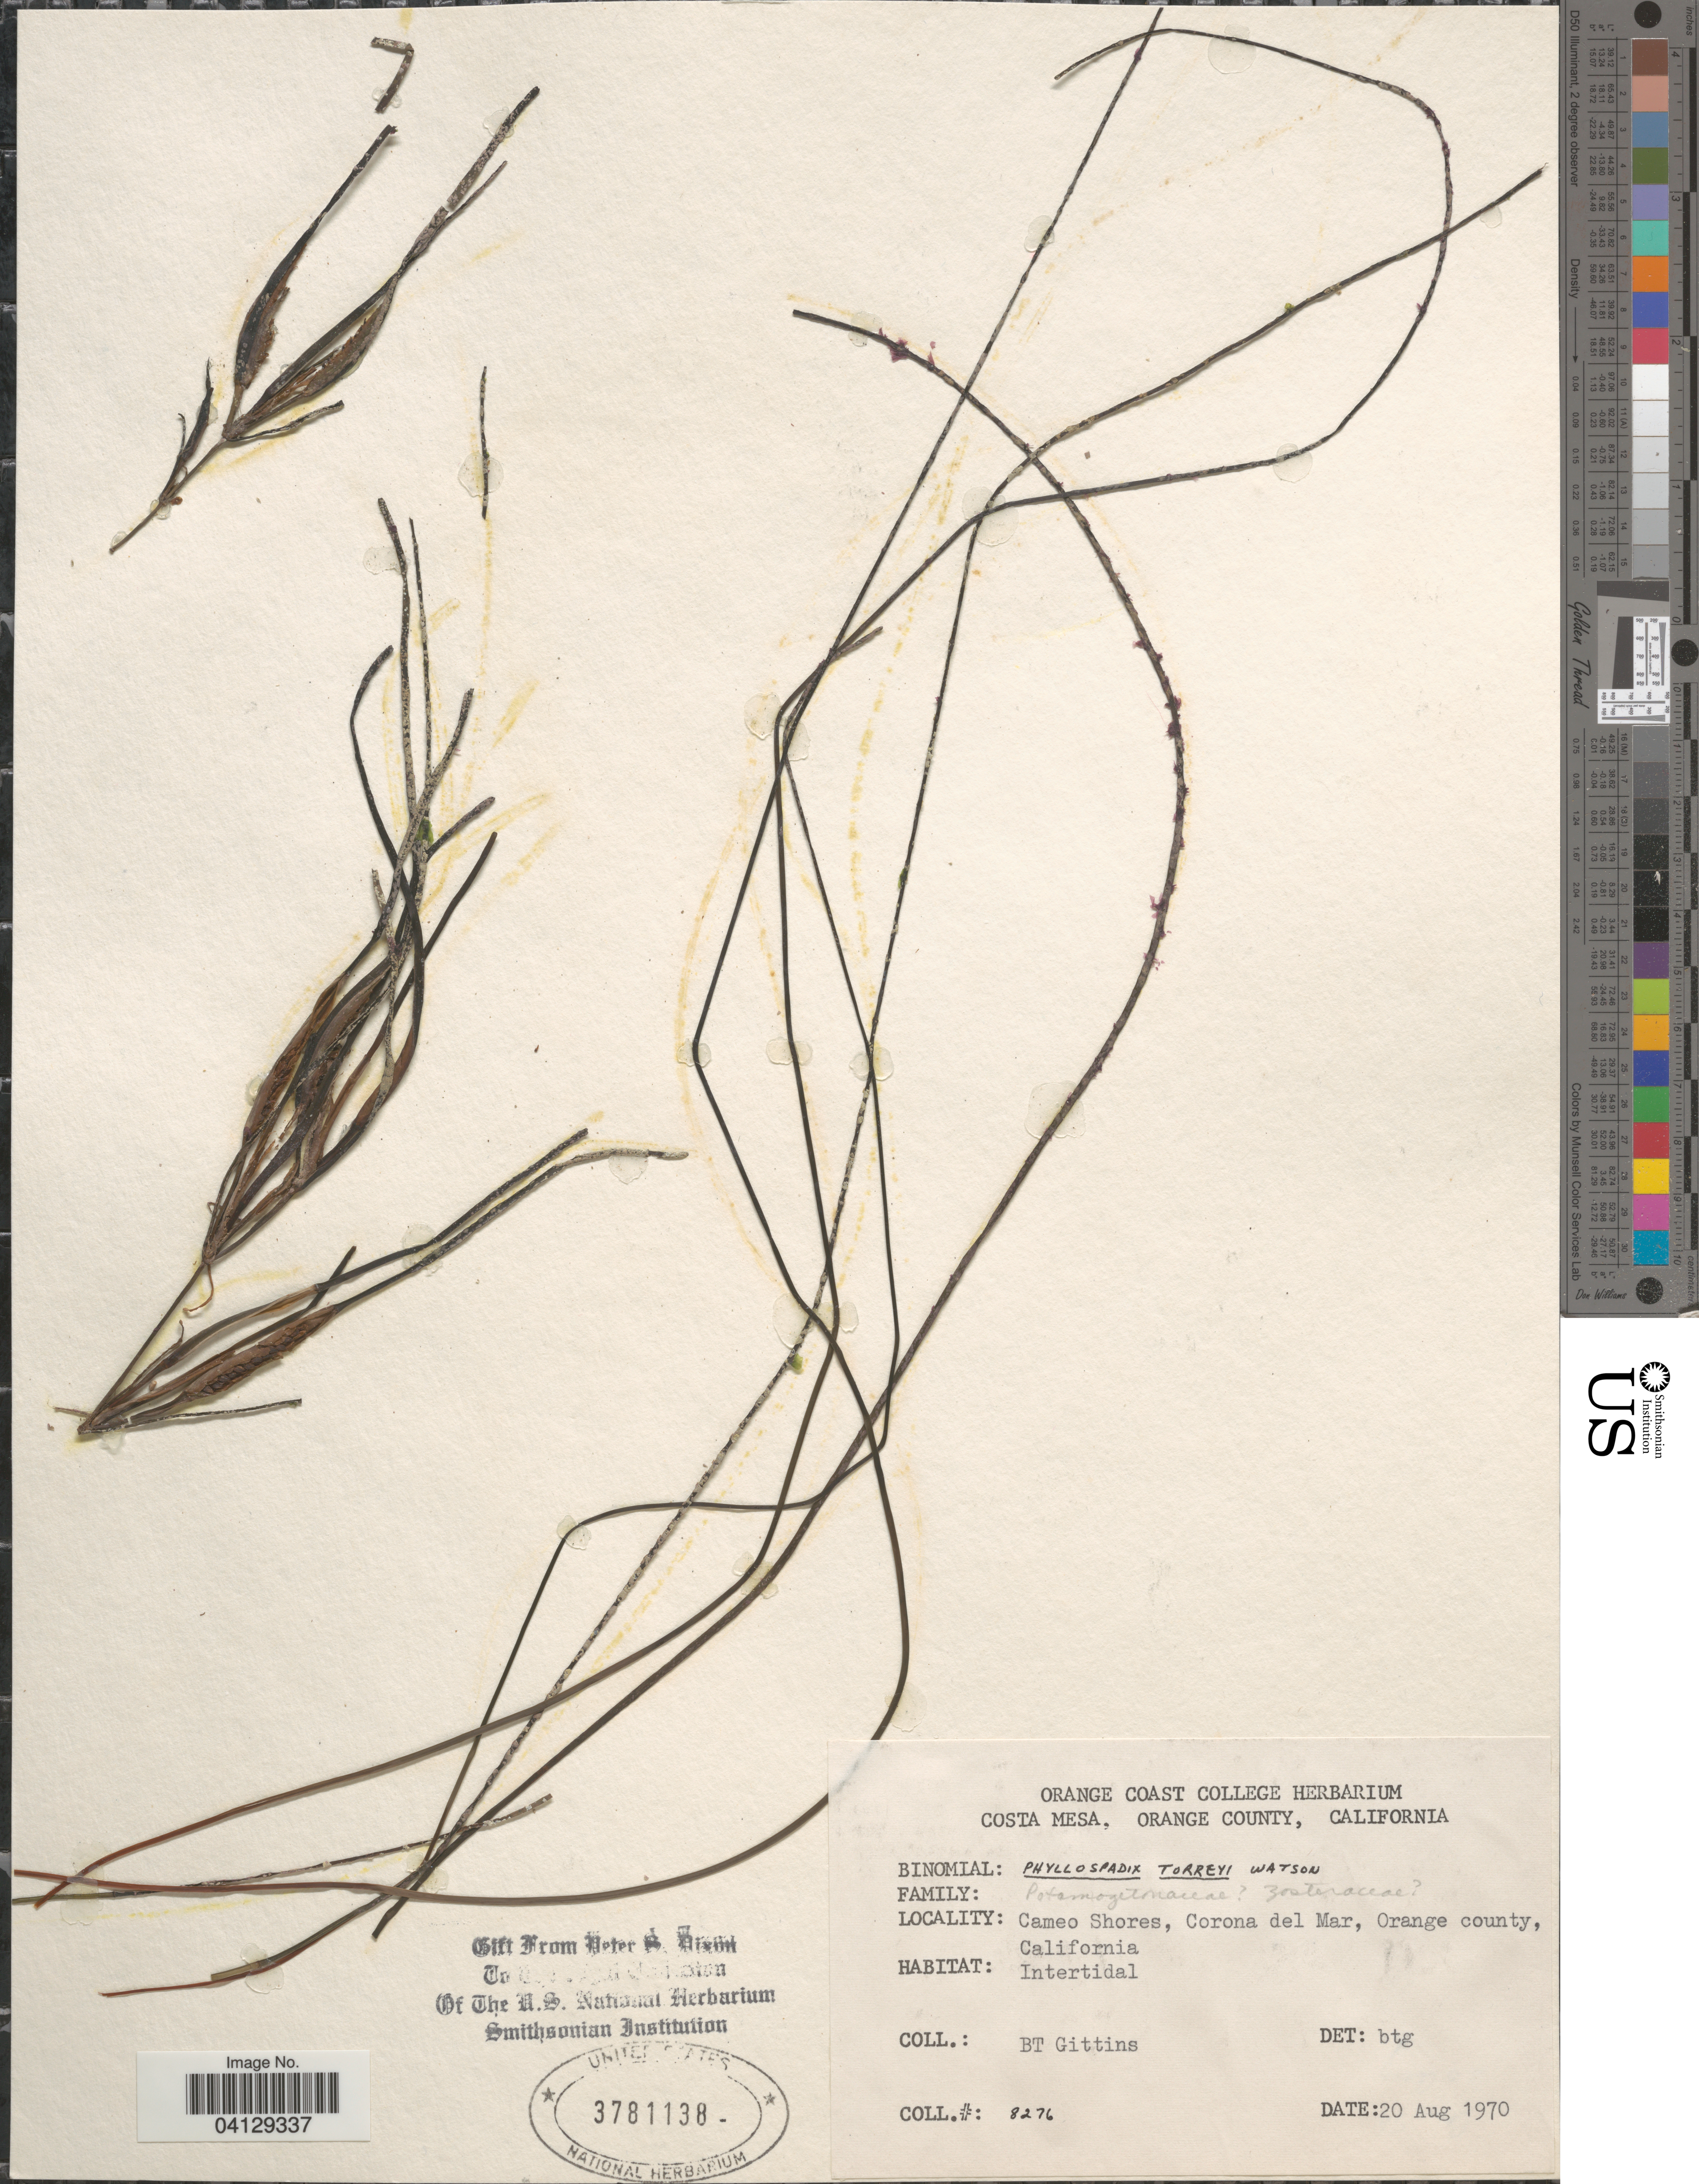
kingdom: Plantae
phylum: Tracheophyta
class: Liliopsida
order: Alismatales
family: Zosteraceae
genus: Phyllospadix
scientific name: Phyllospadix torreyi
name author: S. Watson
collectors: B. Gittins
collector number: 8276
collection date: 1970-08-20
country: United States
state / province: California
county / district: Orange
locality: Cameo Shores, Corona del Mar, Orange county.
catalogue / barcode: US 3781138